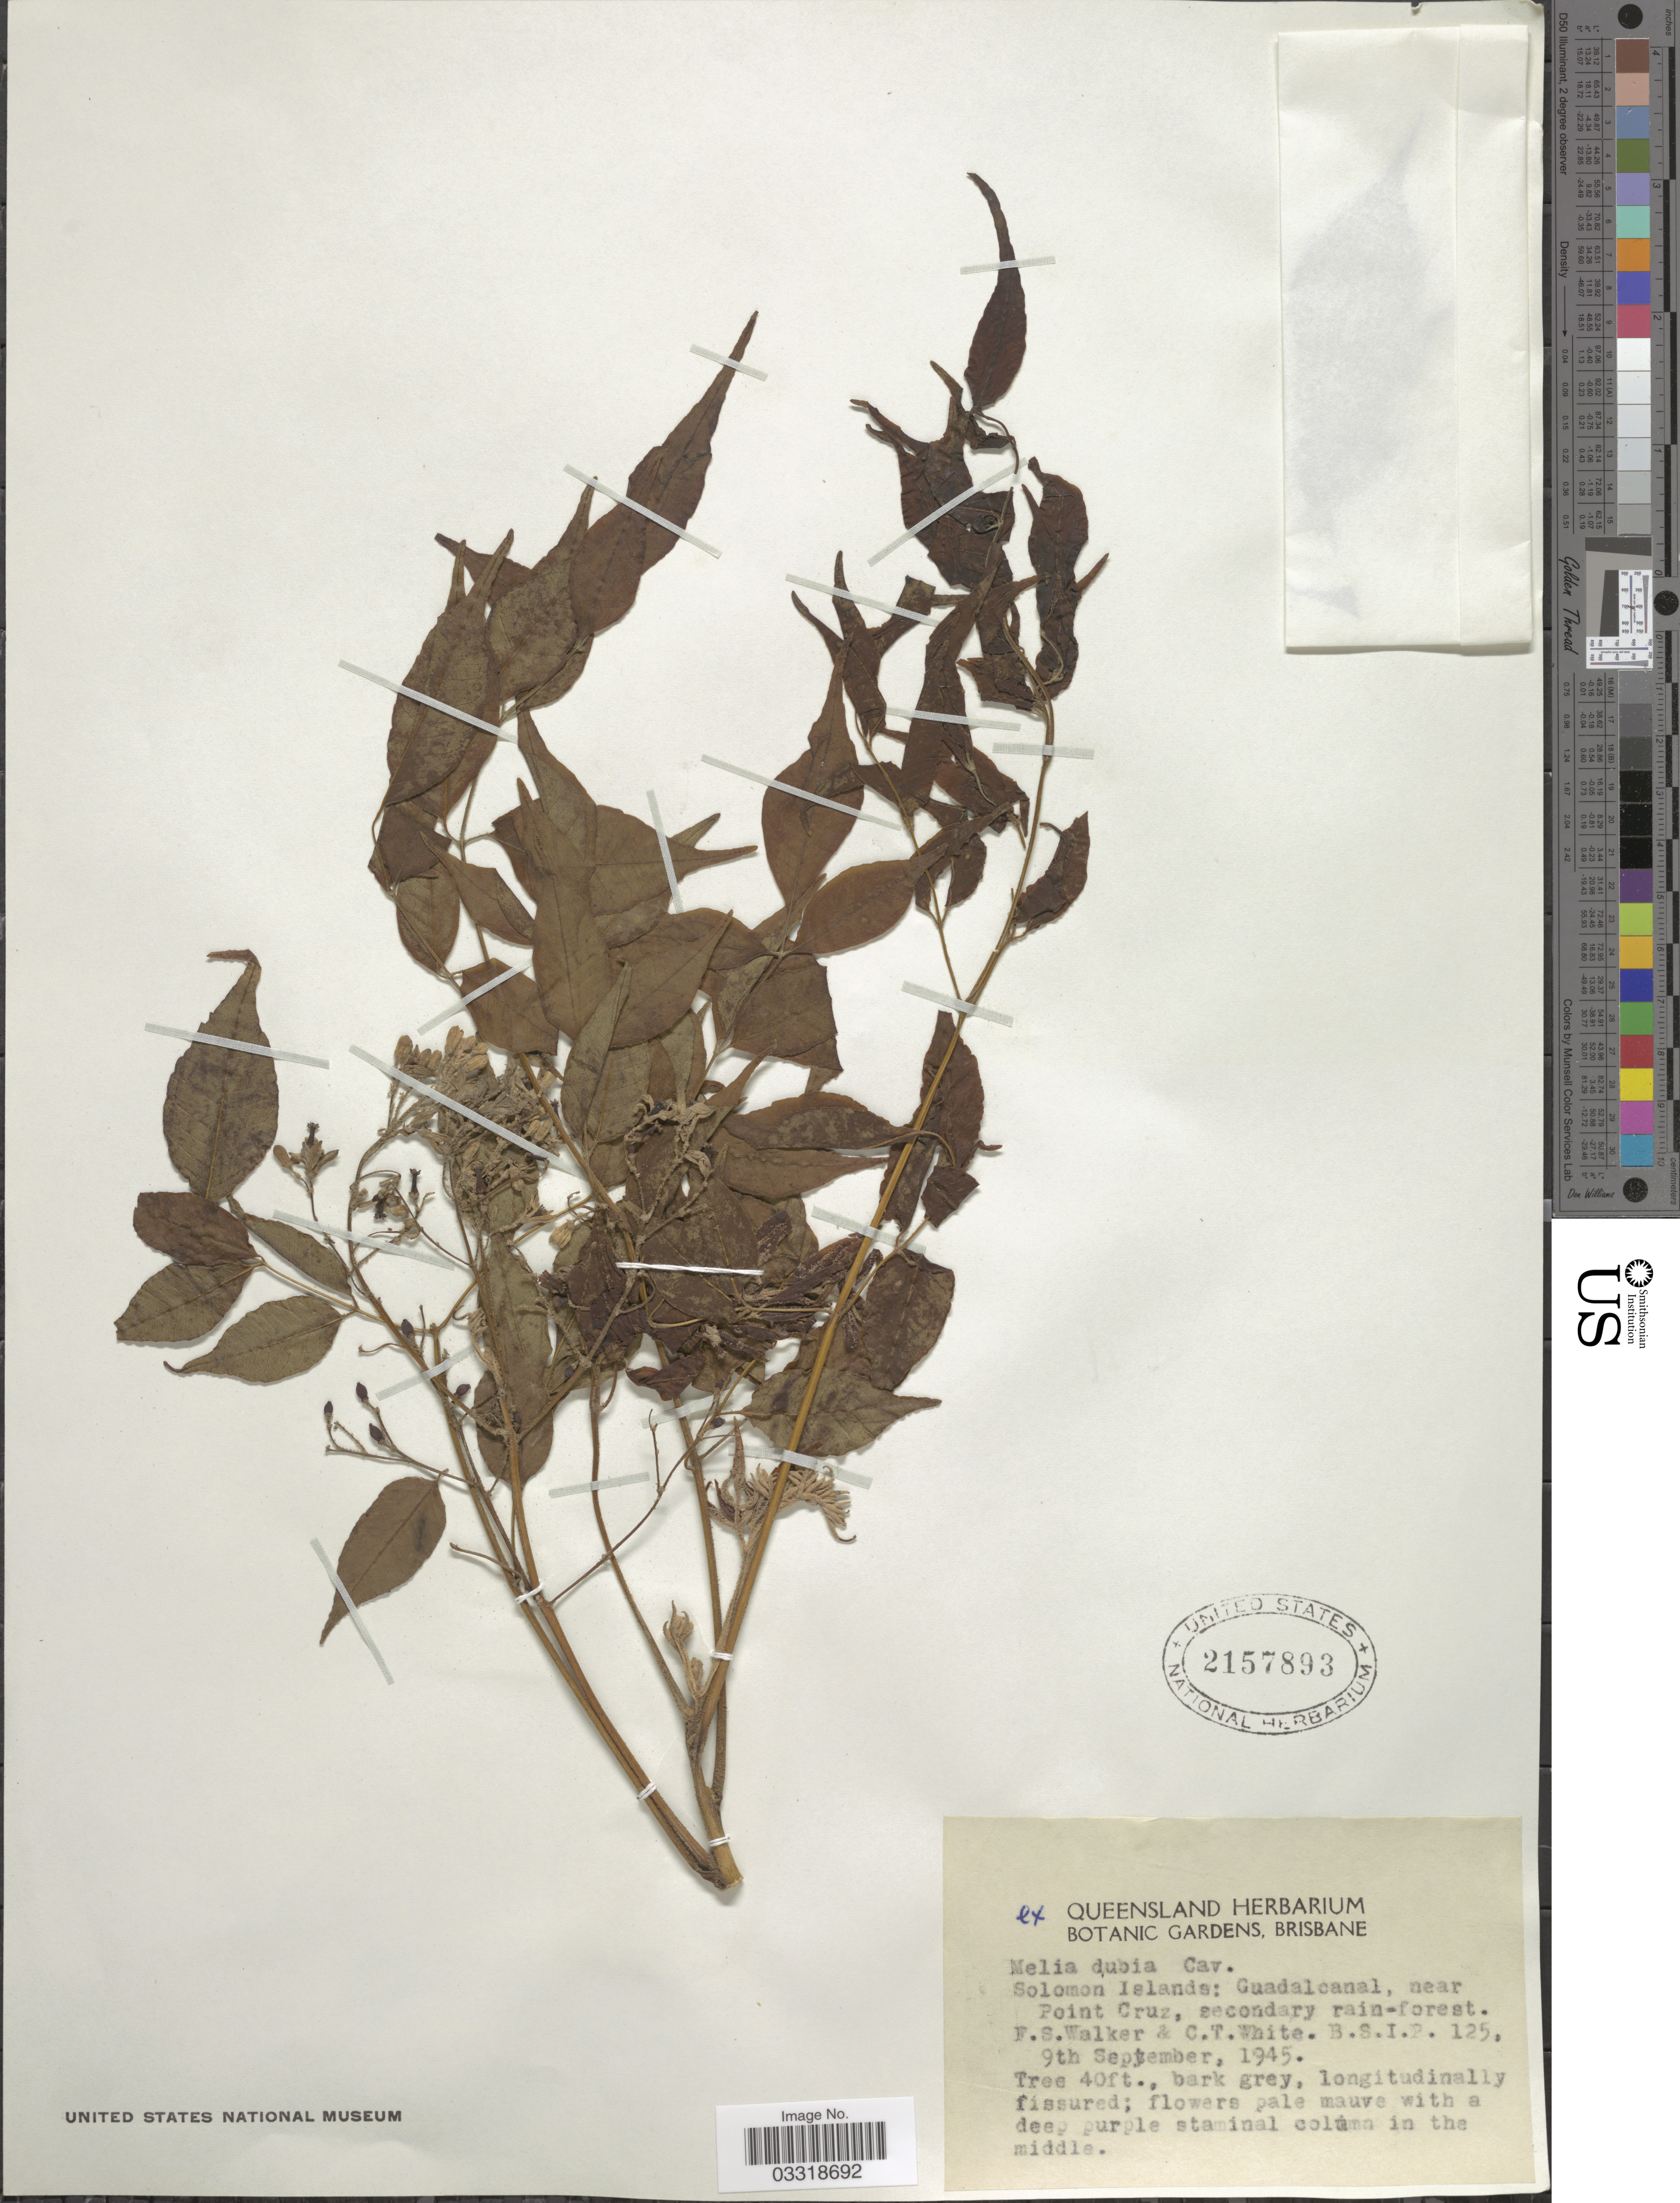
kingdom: Plantae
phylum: Tracheophyta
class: Magnoliopsida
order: Sapindales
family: Meliaceae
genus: Melia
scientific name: Melia dubia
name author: Cav.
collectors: F. Walker & C. T. White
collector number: B.S.I.P. 125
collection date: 1945-09-09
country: Solomon Islands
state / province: Solomon Islands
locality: Guadalcanal, near Point Cruz, secondary rain-forest.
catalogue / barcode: US 2157893